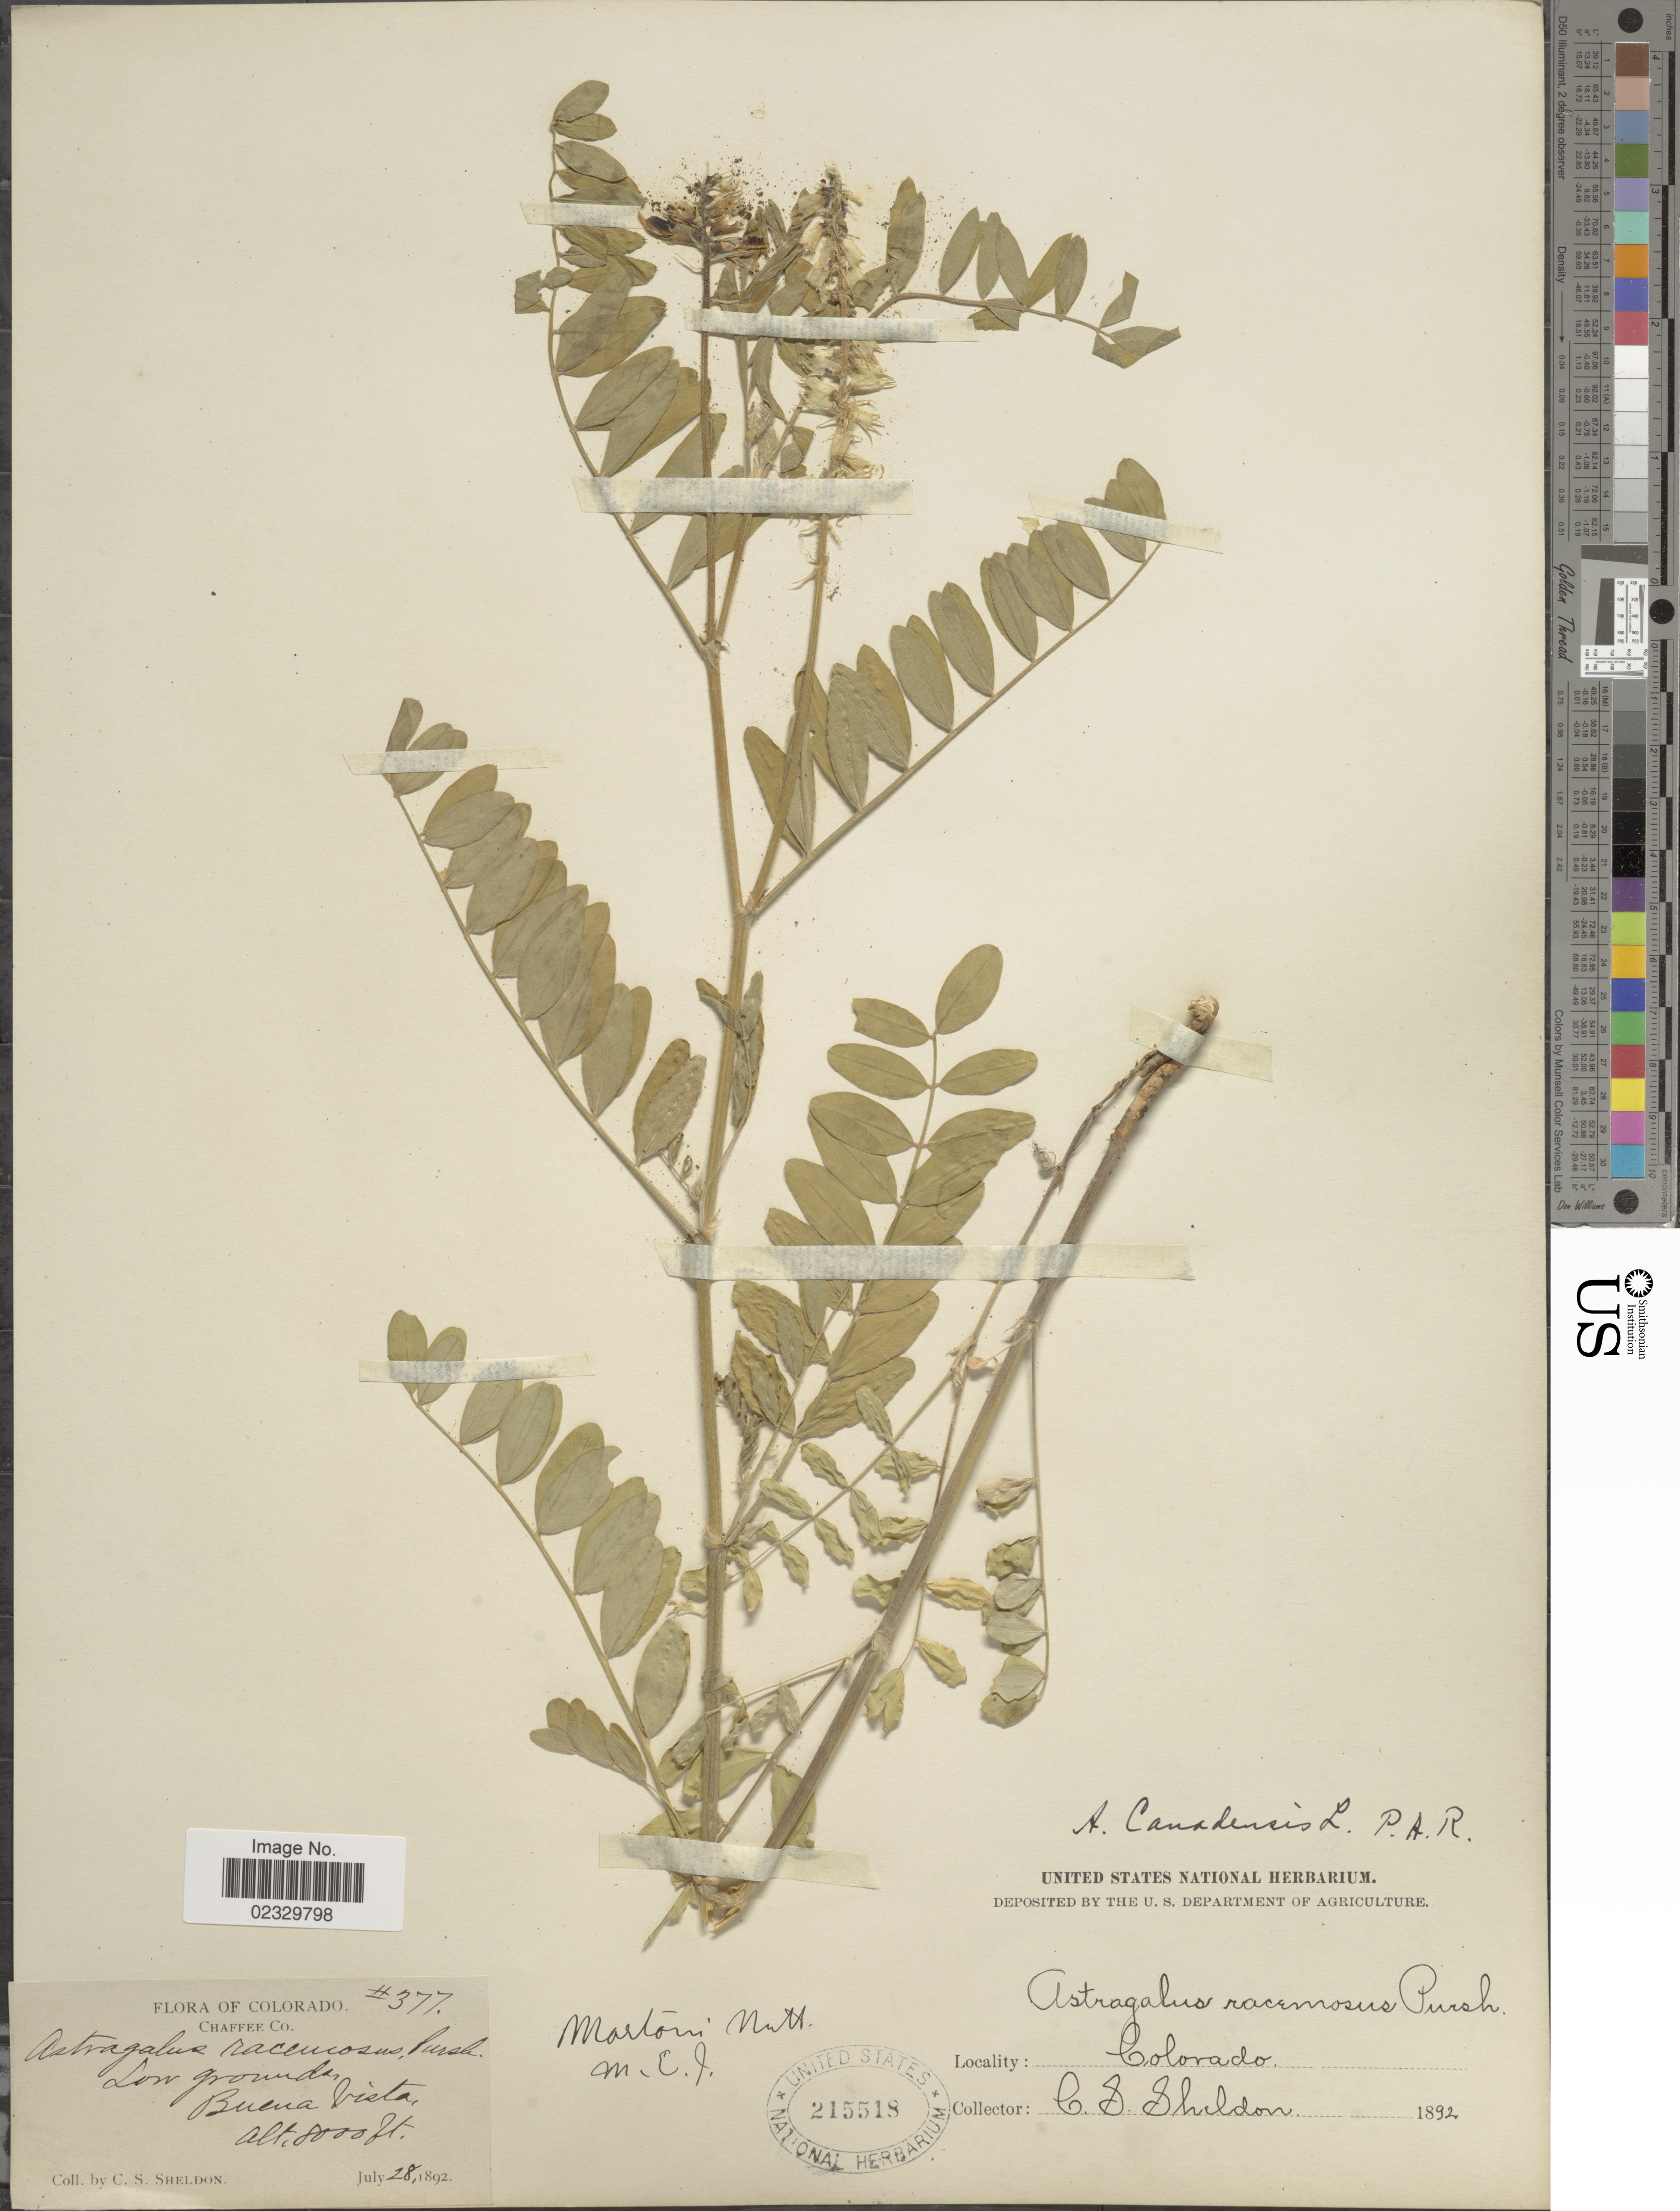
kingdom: Plantae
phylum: Tracheophyta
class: Magnoliopsida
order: Fabales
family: Fabaceae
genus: Astragalus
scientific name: Astragalus canadensis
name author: L.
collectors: C. S. Sheldon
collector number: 377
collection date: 1892-07-28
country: United States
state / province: Colorado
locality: Chaffee Co., Buena Vista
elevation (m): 2438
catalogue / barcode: US 215518